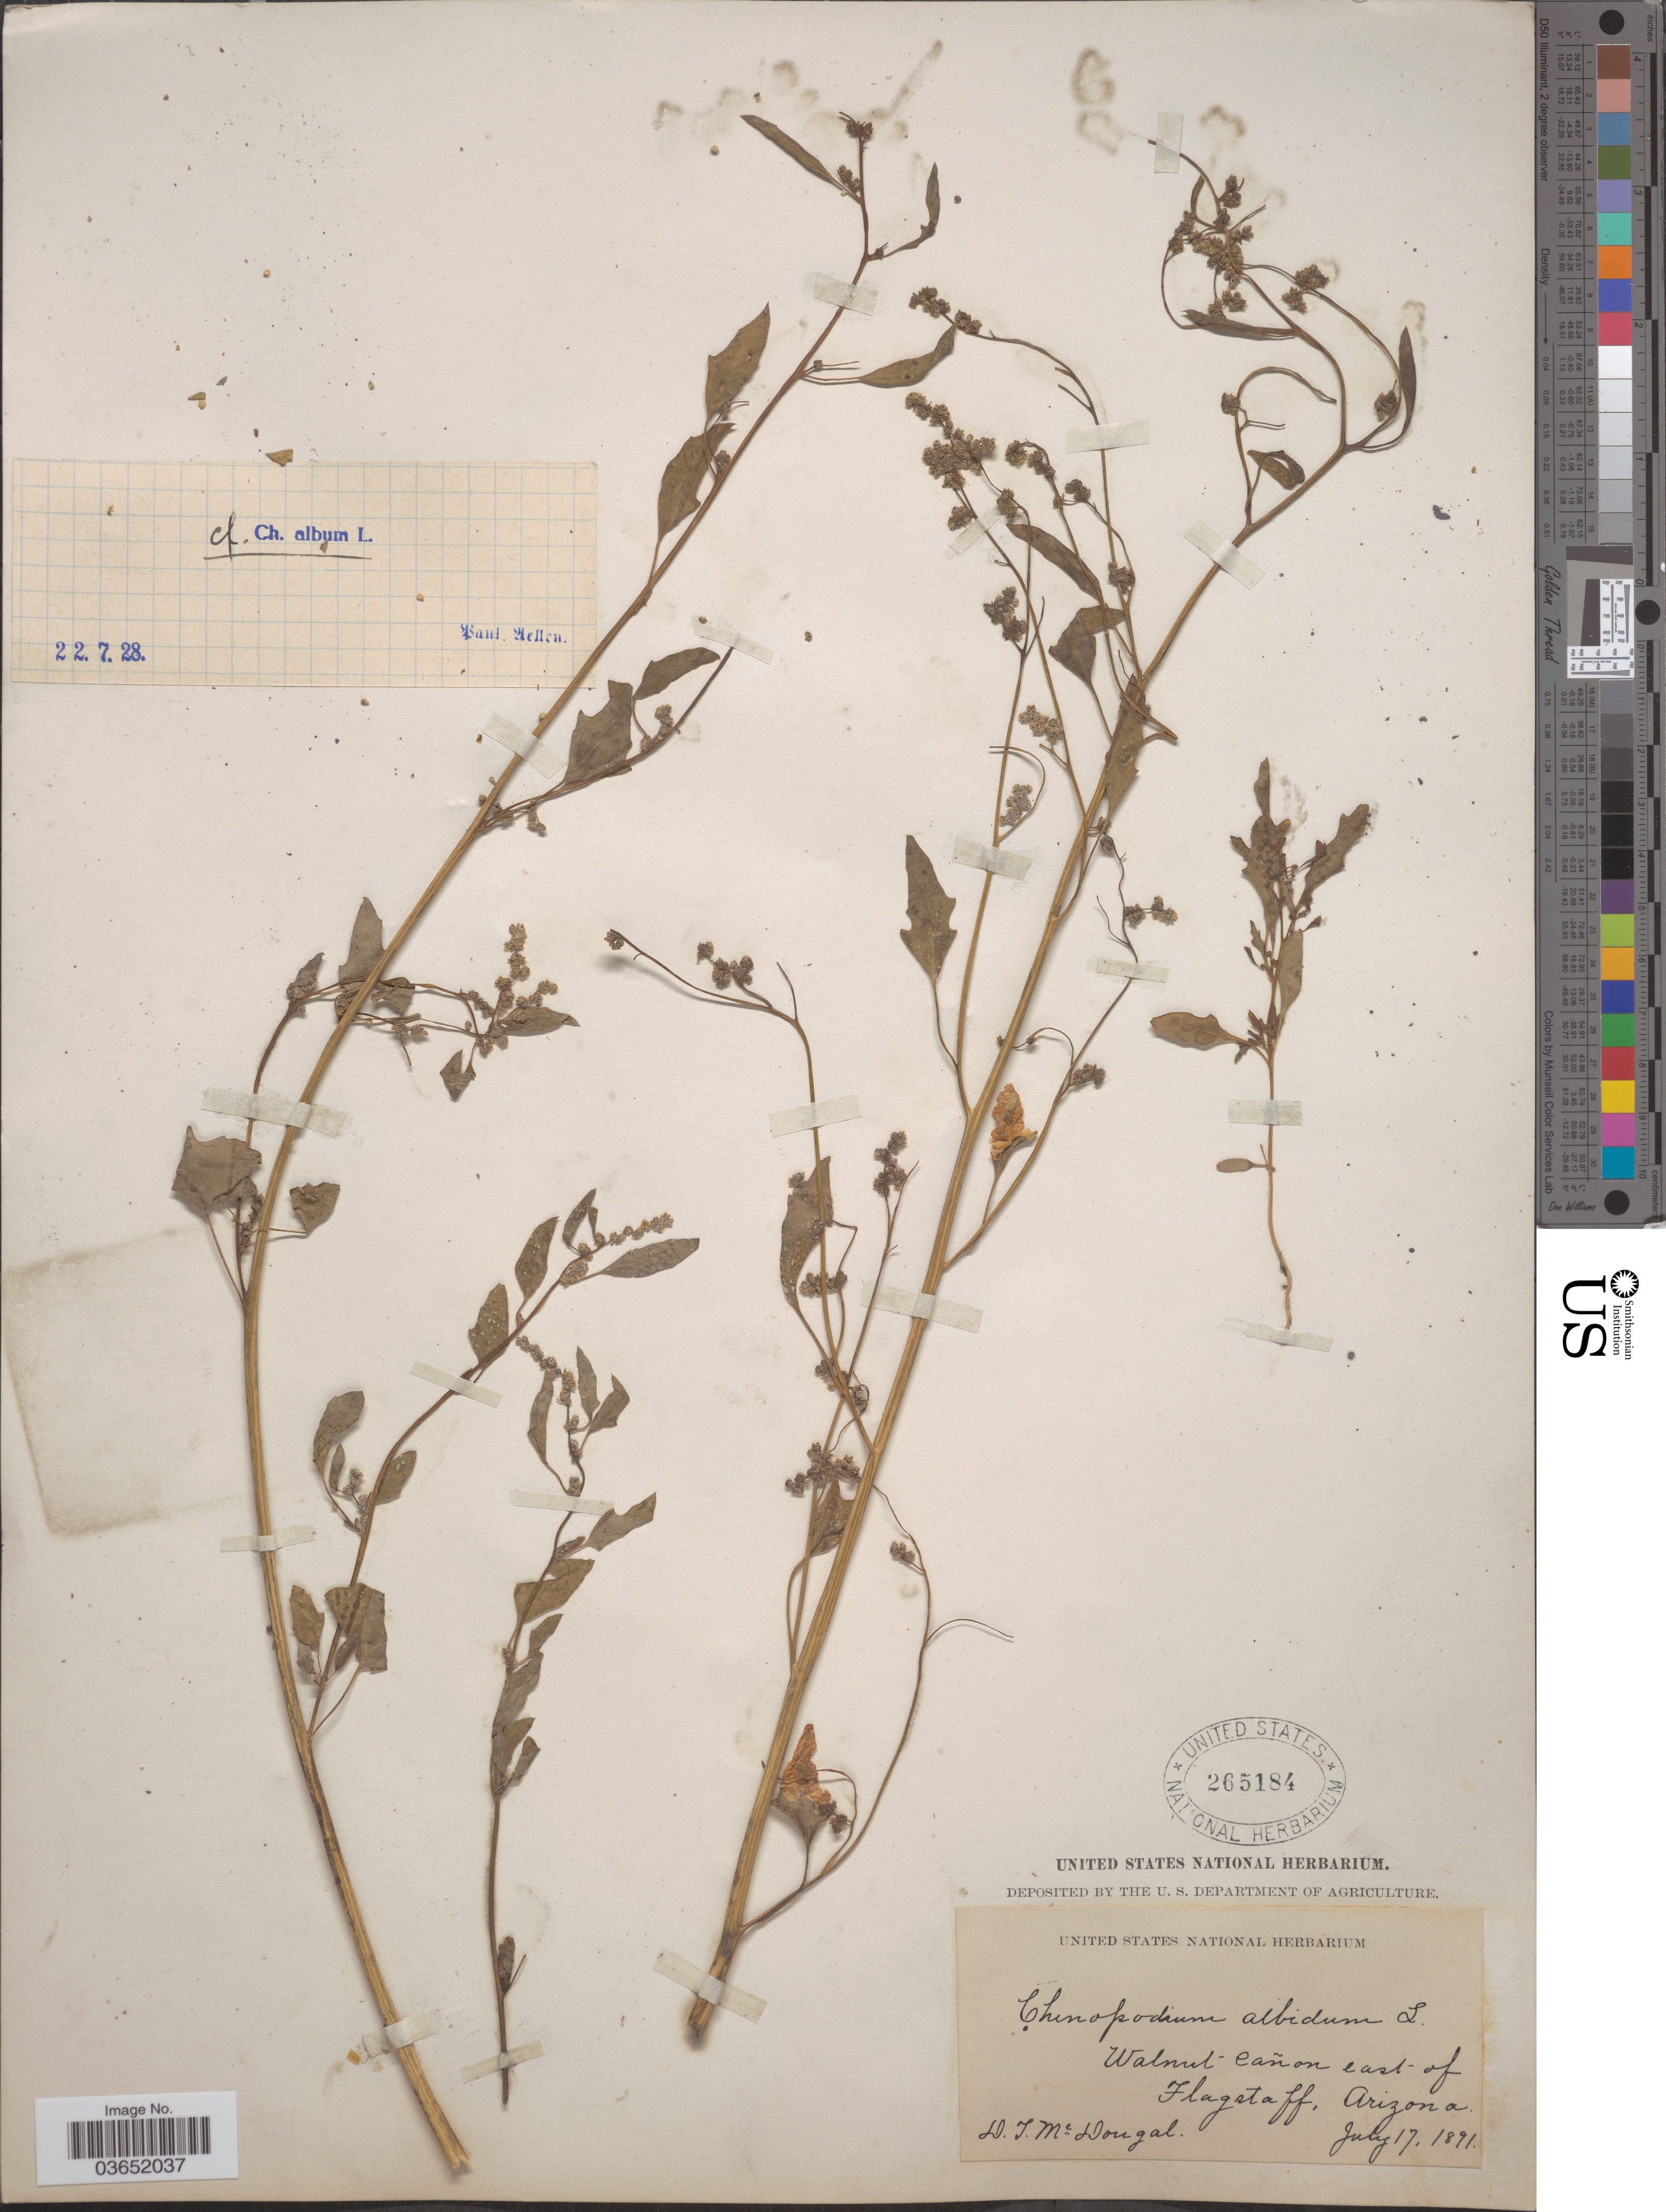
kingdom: Plantae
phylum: Tracheophyta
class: Magnoliopsida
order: Caryophyllales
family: Amaranthaceae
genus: Chenopodium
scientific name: Chenopodium album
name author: L.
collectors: D. Mcdougal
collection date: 1891-07-17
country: United States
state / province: Arizona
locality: Walnut Cañon east of Flagstaff.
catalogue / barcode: US 265184